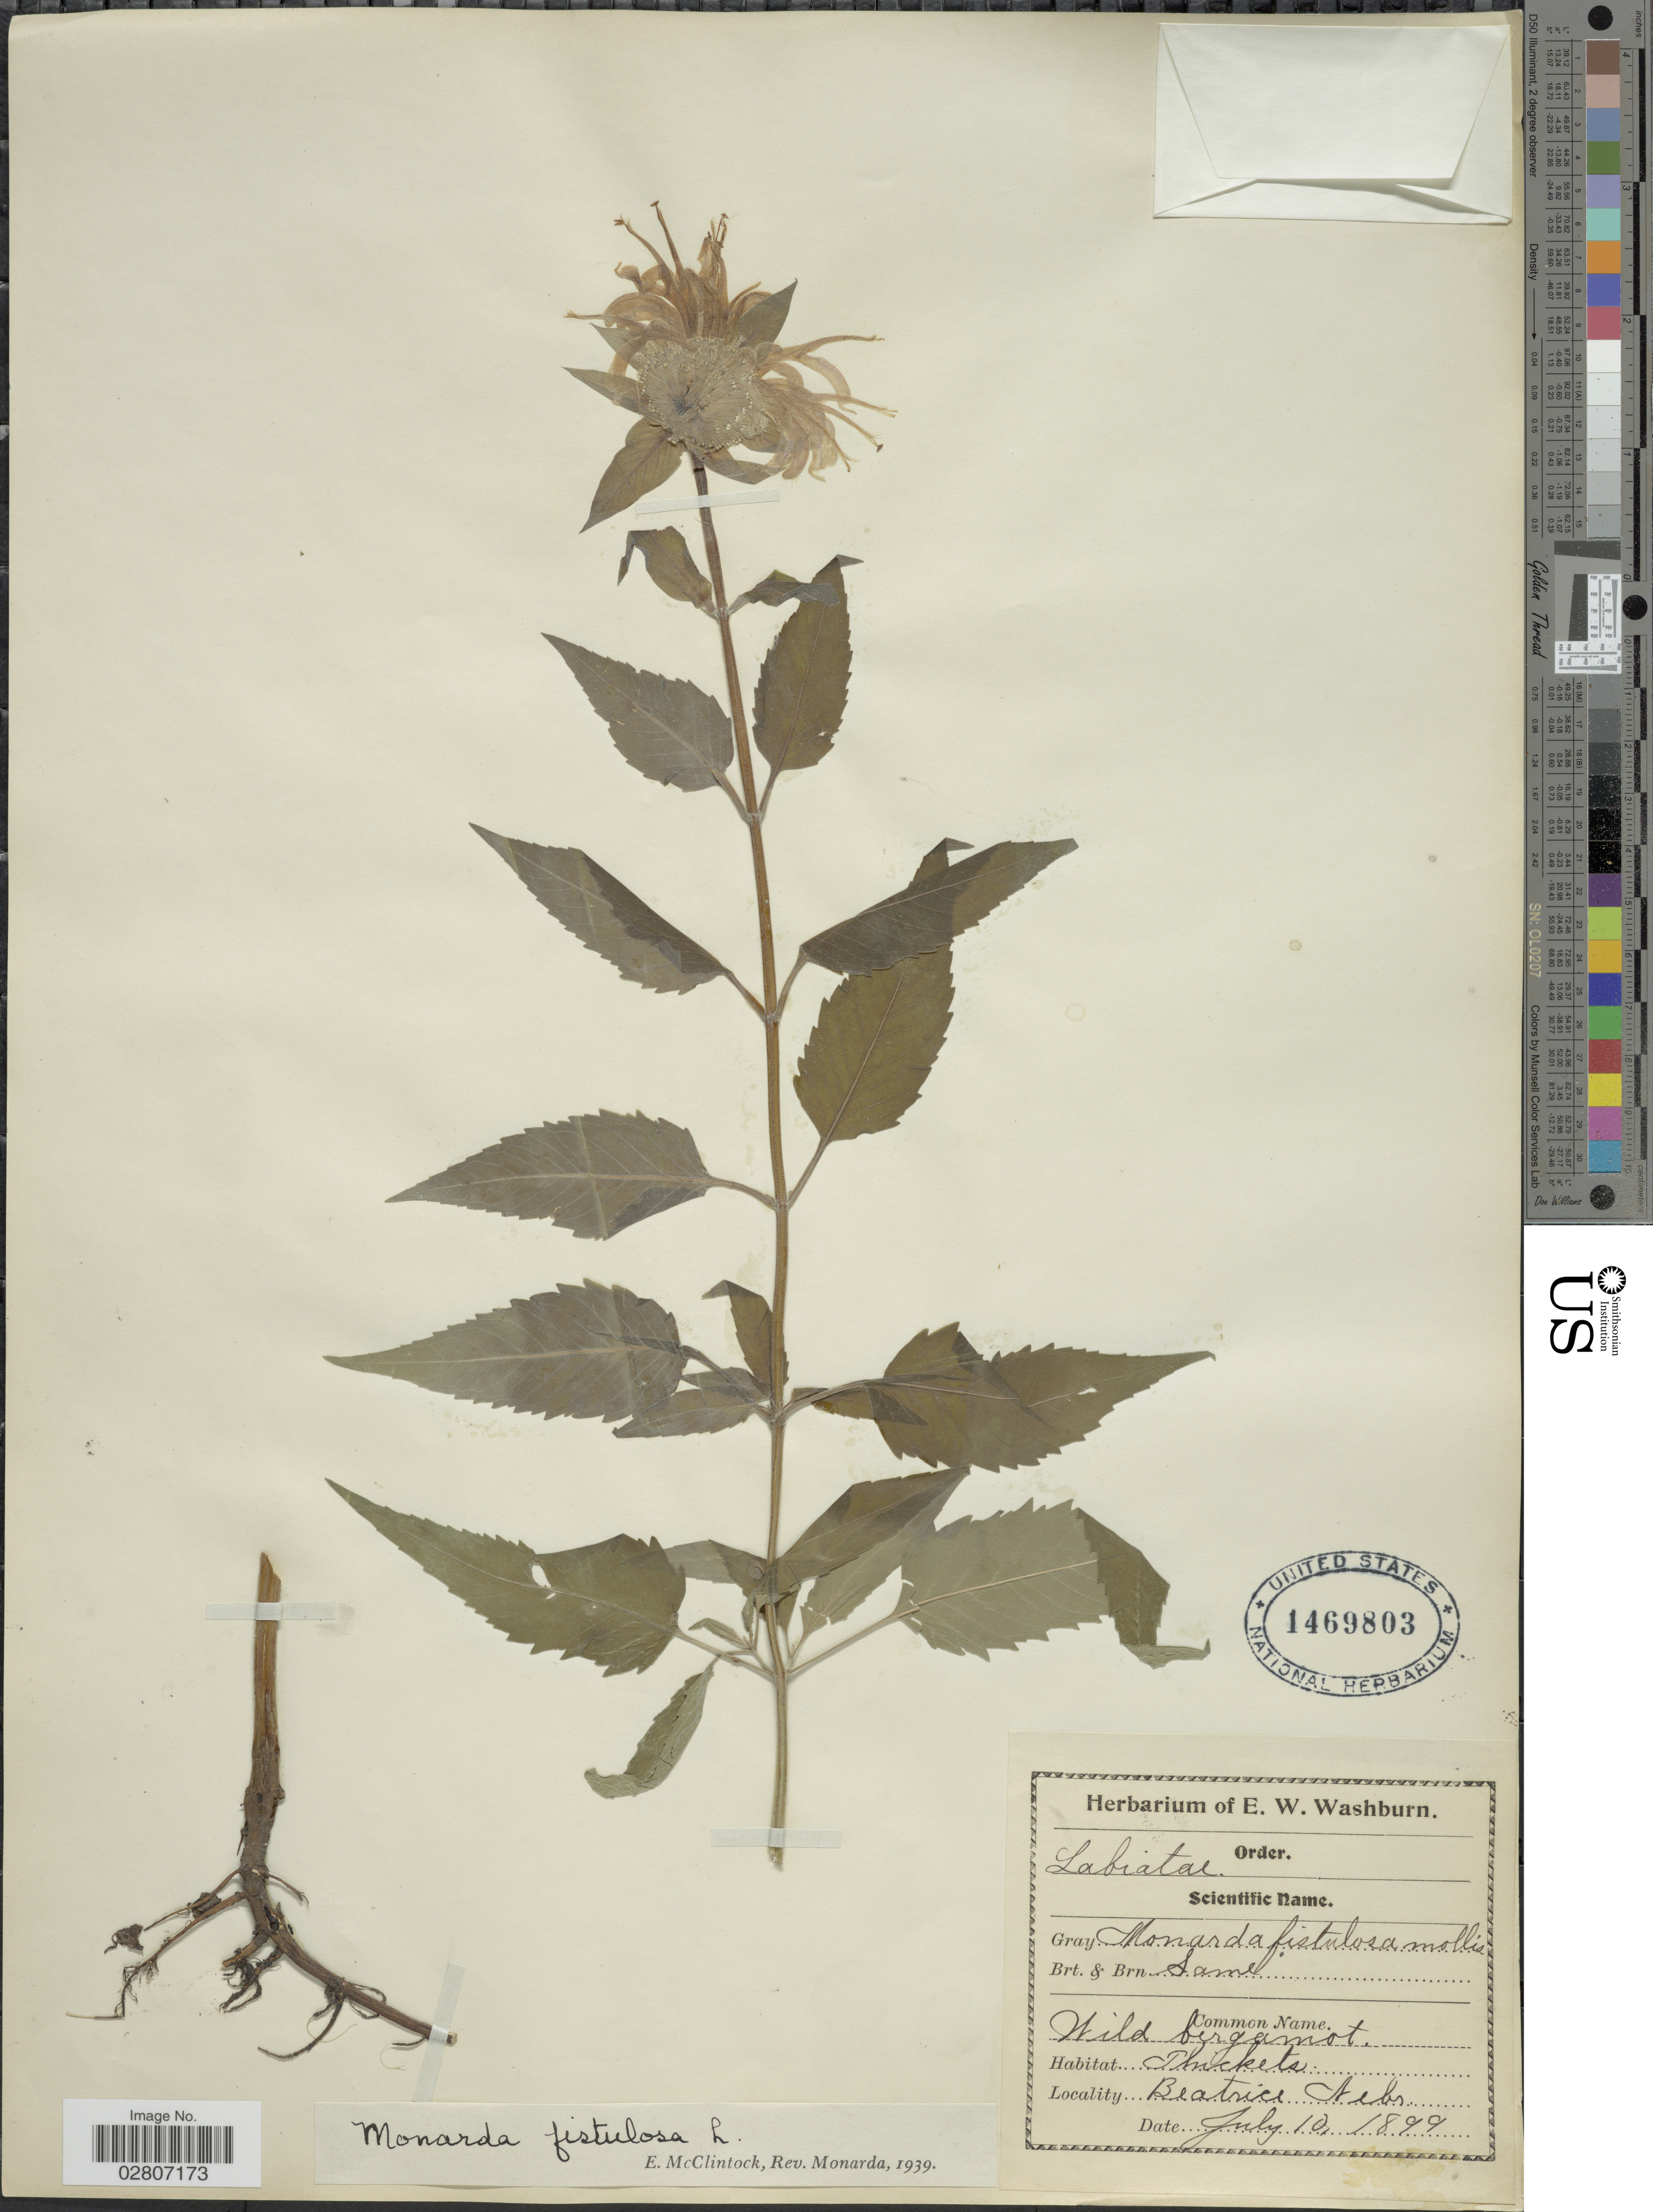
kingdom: Plantae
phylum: Tracheophyta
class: Magnoliopsida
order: Lamiales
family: Lamiaceae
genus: Monarda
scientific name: Monarda fistulosa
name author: L.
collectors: E. Washburn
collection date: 1899-07-10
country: United States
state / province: Nebraska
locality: Beatrice.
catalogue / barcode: US 1469803